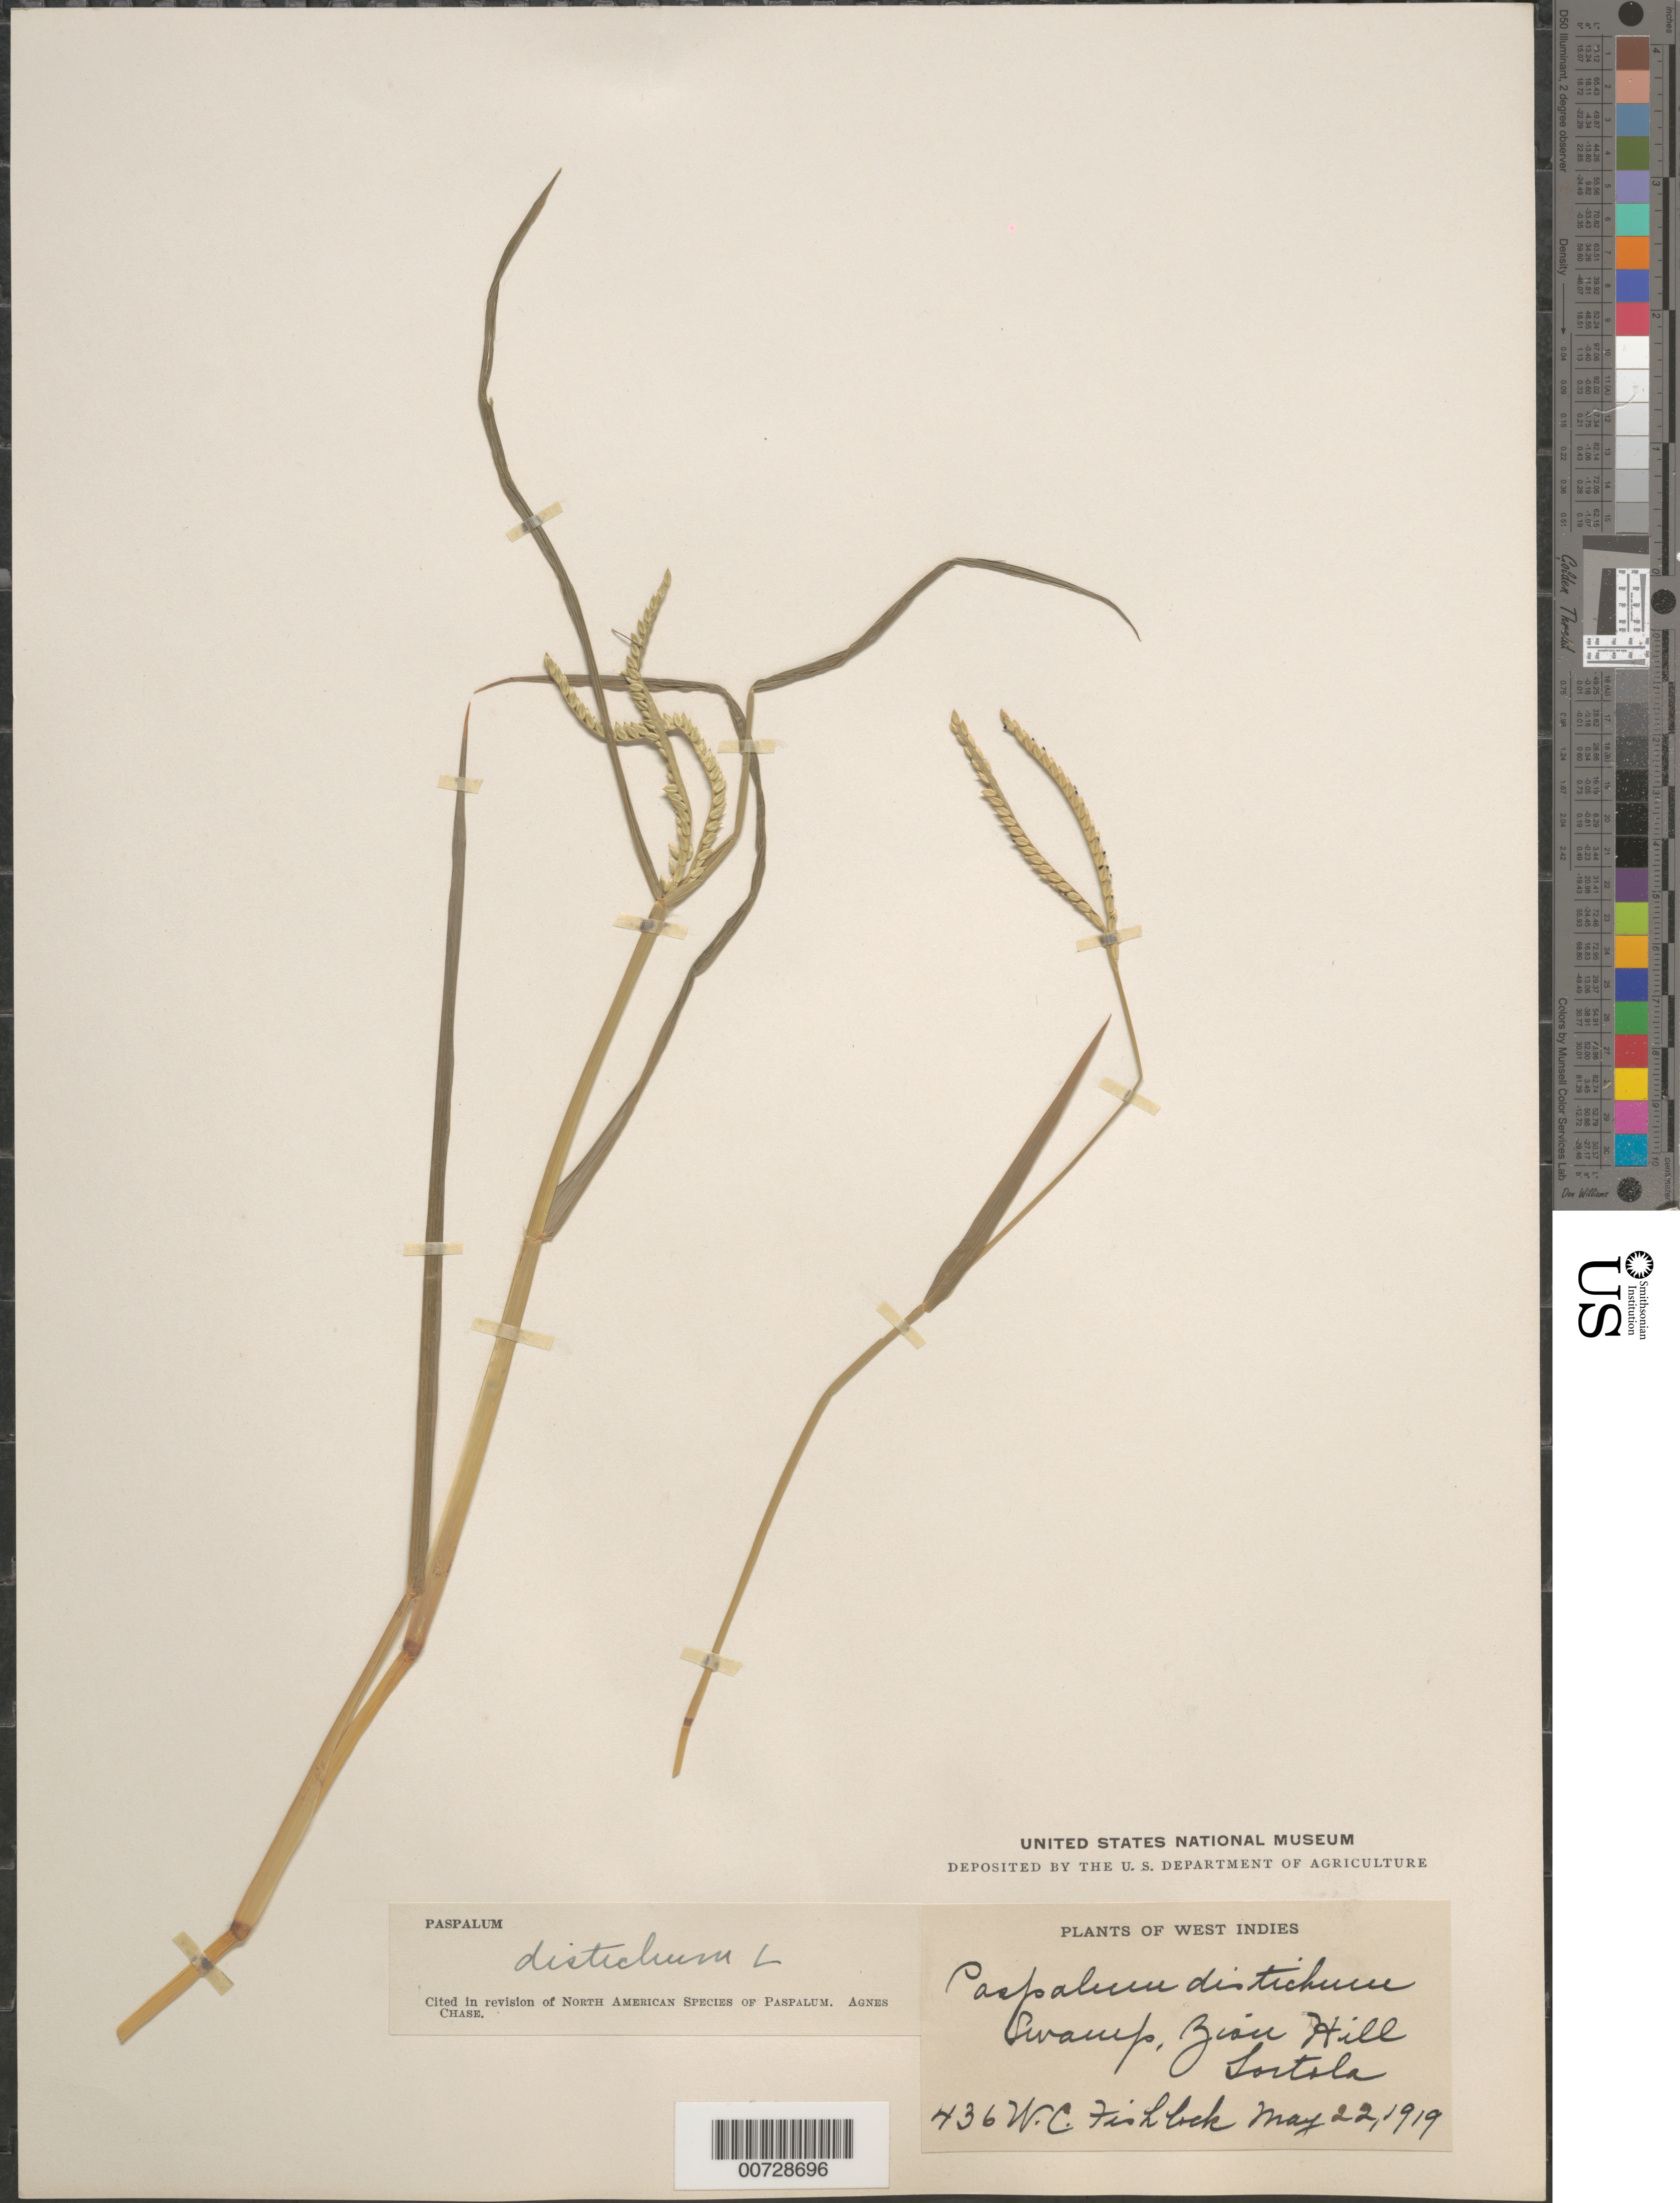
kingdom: Plantae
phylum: Tracheophyta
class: Magnoliopsida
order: Santalales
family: Viscaceae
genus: Dendrophthora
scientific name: Dendrophthora domingensis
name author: (Spreng.) Eichler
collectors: F. S. Axelrod & S. Ward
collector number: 8795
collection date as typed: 20 Feb 1995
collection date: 1995-02-20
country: Puerto Rico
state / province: Arecibo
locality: Arecibo: Bo. Río Arriba, on ridge paralleling S end of pilot road for proposed Rt. 10. & E of it.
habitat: Forest in limestone hills.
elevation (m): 300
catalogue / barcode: US 3348445-2